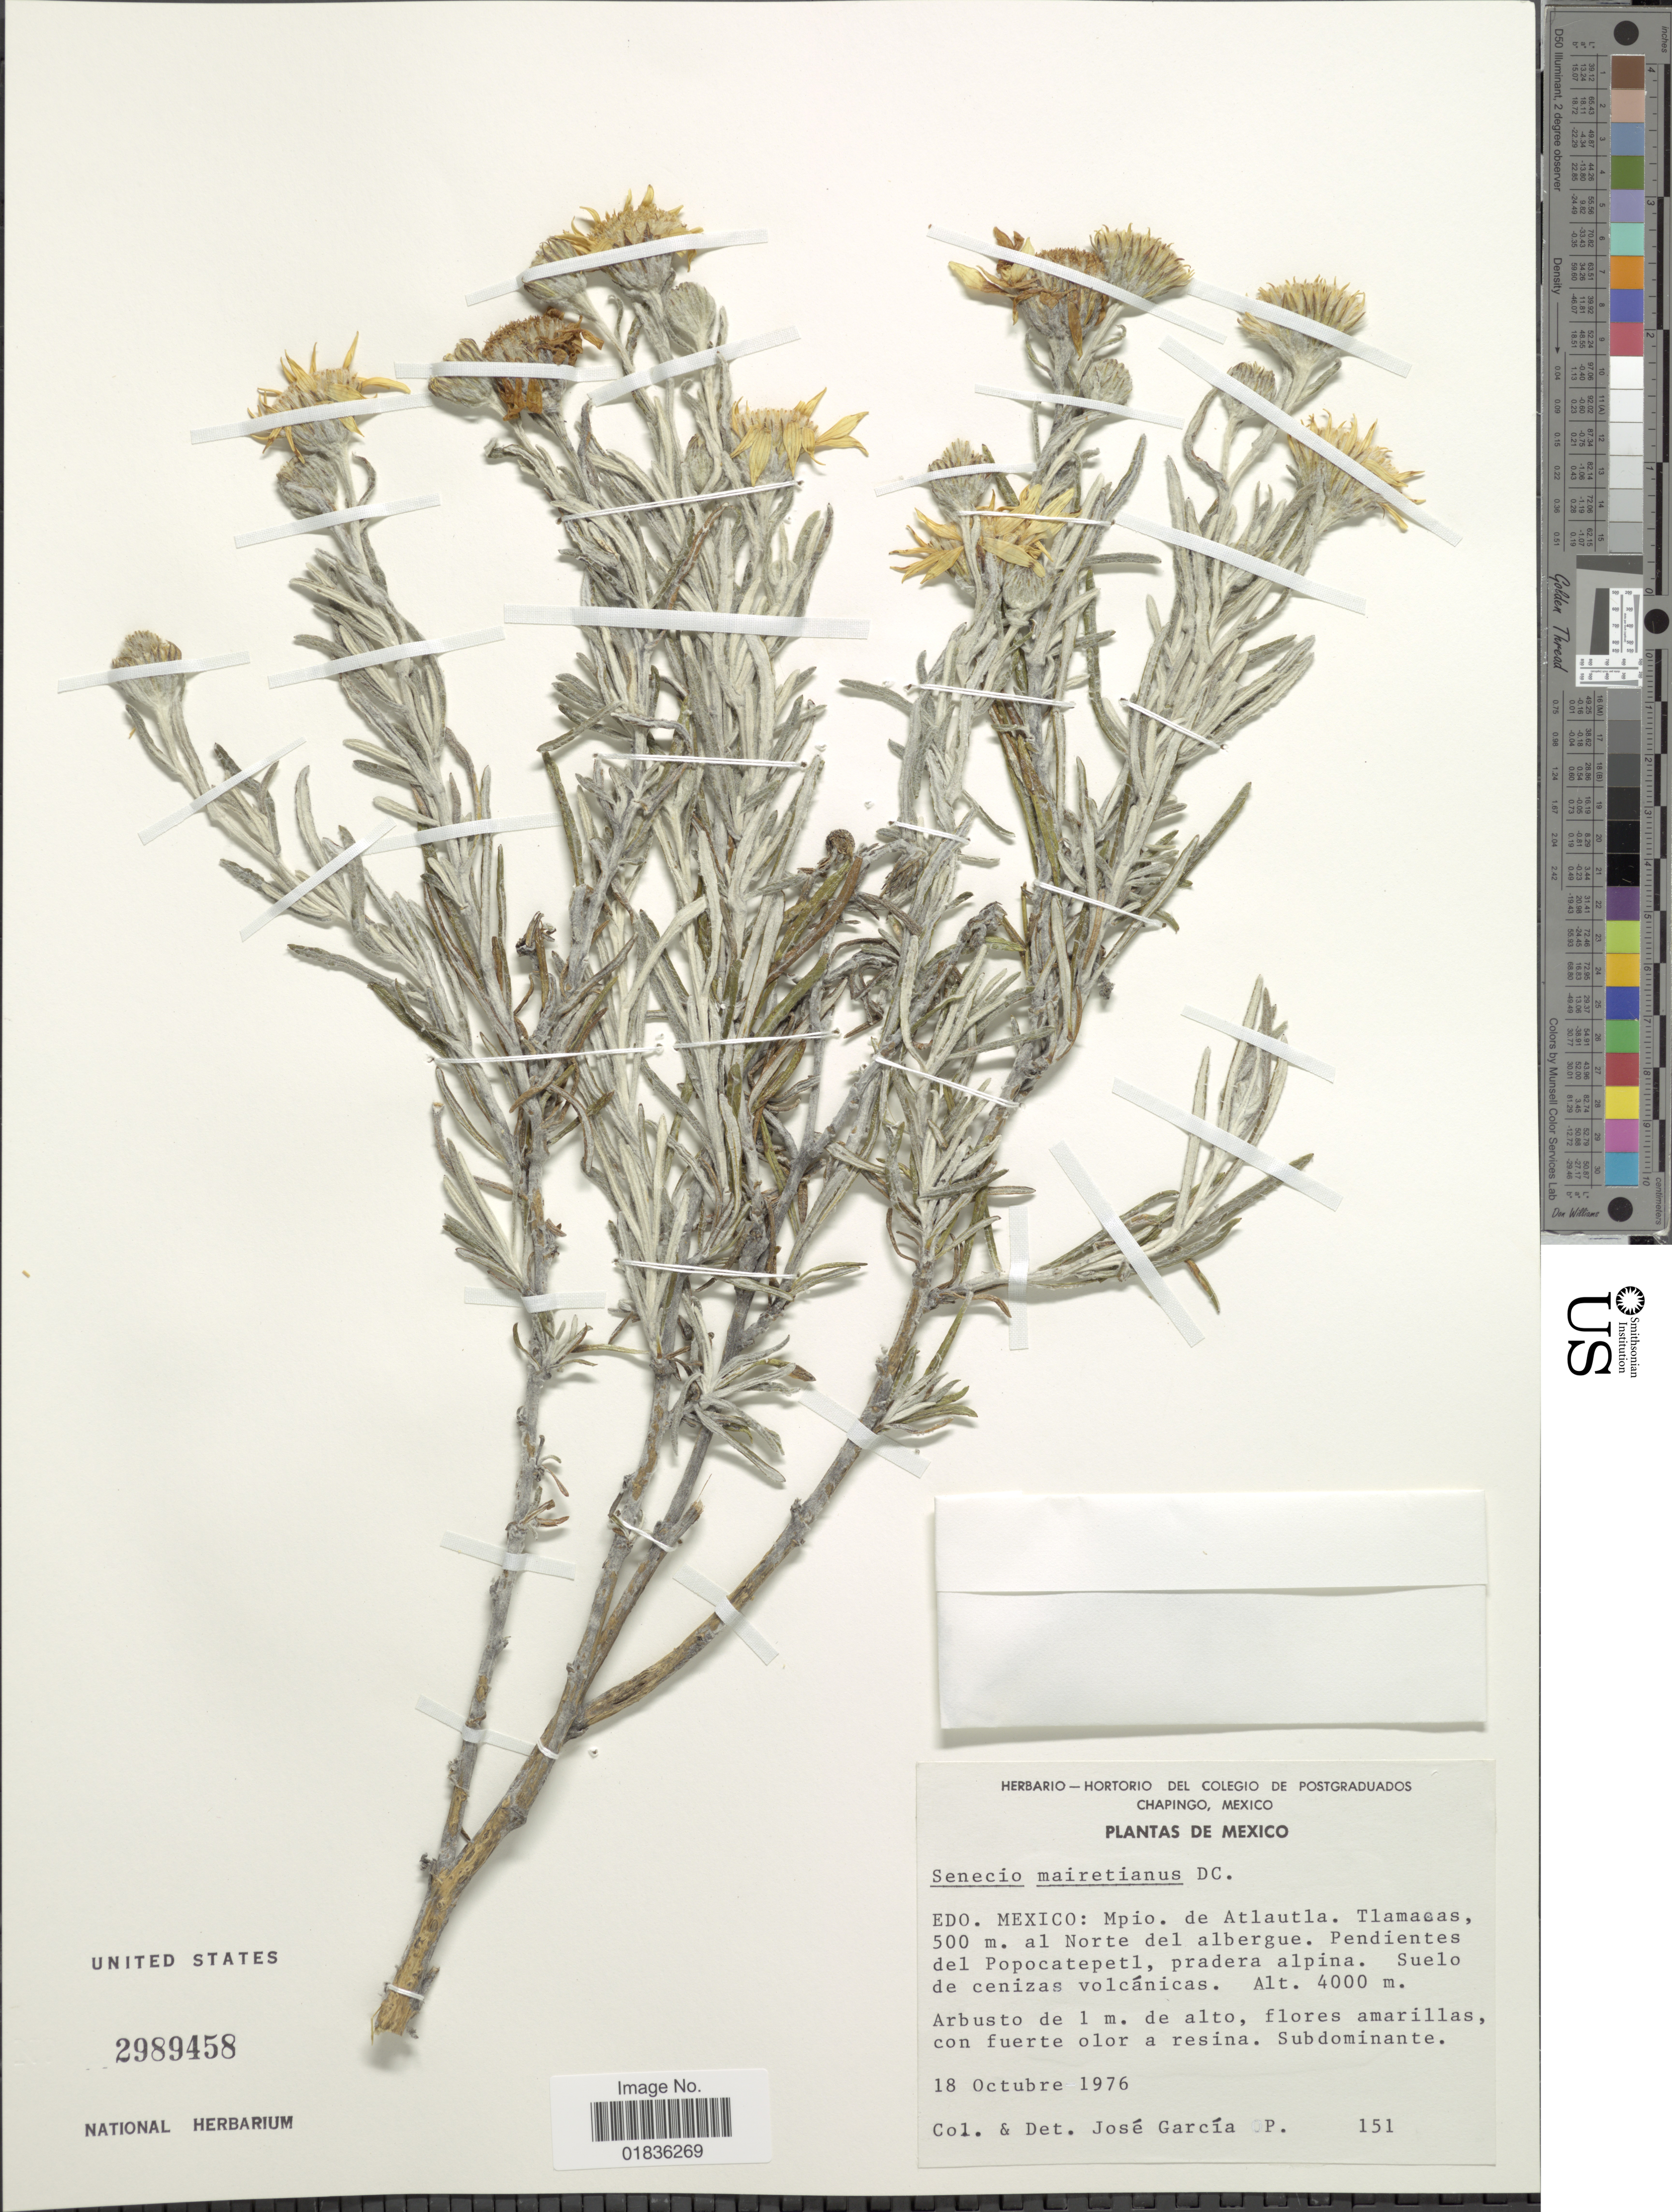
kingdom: Plantae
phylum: Tracheophyta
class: Magnoliopsida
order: Asterales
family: Asteraceae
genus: Senecio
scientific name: Senecio mairetianus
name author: DC.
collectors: J. García-P.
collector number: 151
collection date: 1976-10-18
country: Mexico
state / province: México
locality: Mpio. de Atlautla, Tlamacas, 500 m. al Norte del albergue, Pendientes del Popocatepetl, pradera alpina.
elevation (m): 4000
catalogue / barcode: US 2989458